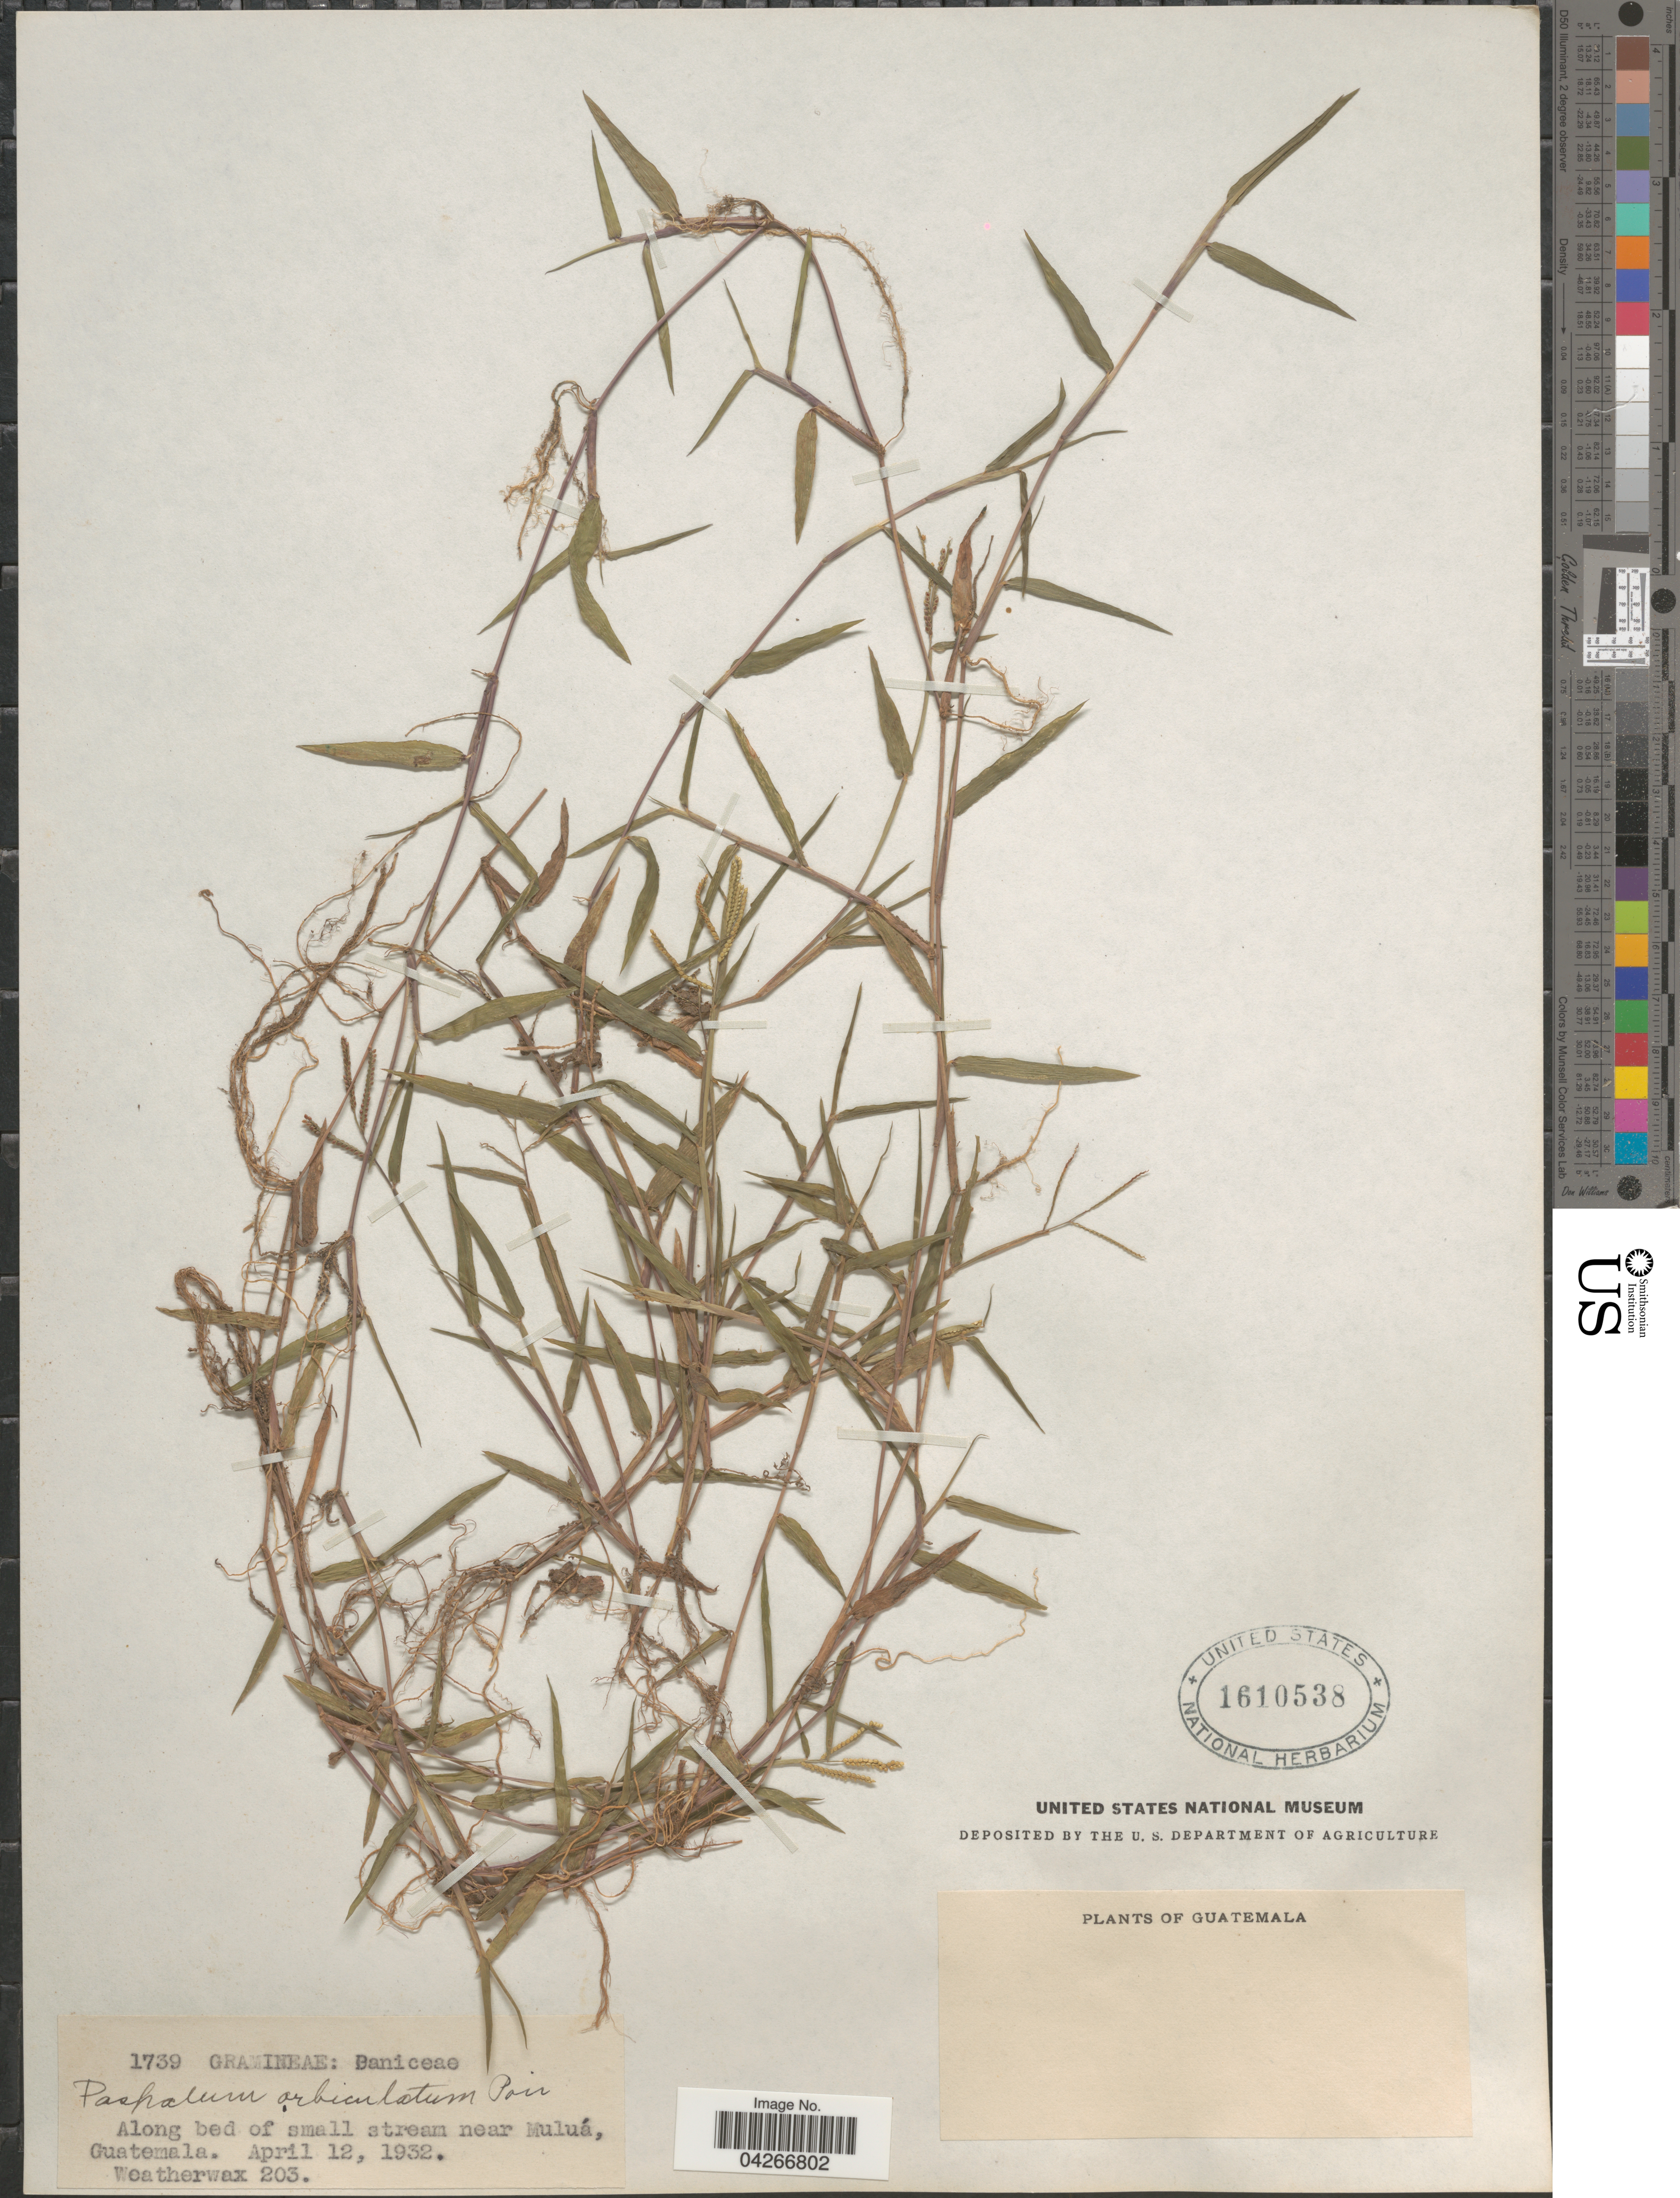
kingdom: Plantae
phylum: Tracheophyta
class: Liliopsida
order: Poales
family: Poaceae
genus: Paspalum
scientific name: Paspalum orbiculatum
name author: Poir. in Lam.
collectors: -. Weatherwax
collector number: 203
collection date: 1932-04-12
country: Guatemala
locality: Along bed of small stream near Muluá.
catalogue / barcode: US 1610538